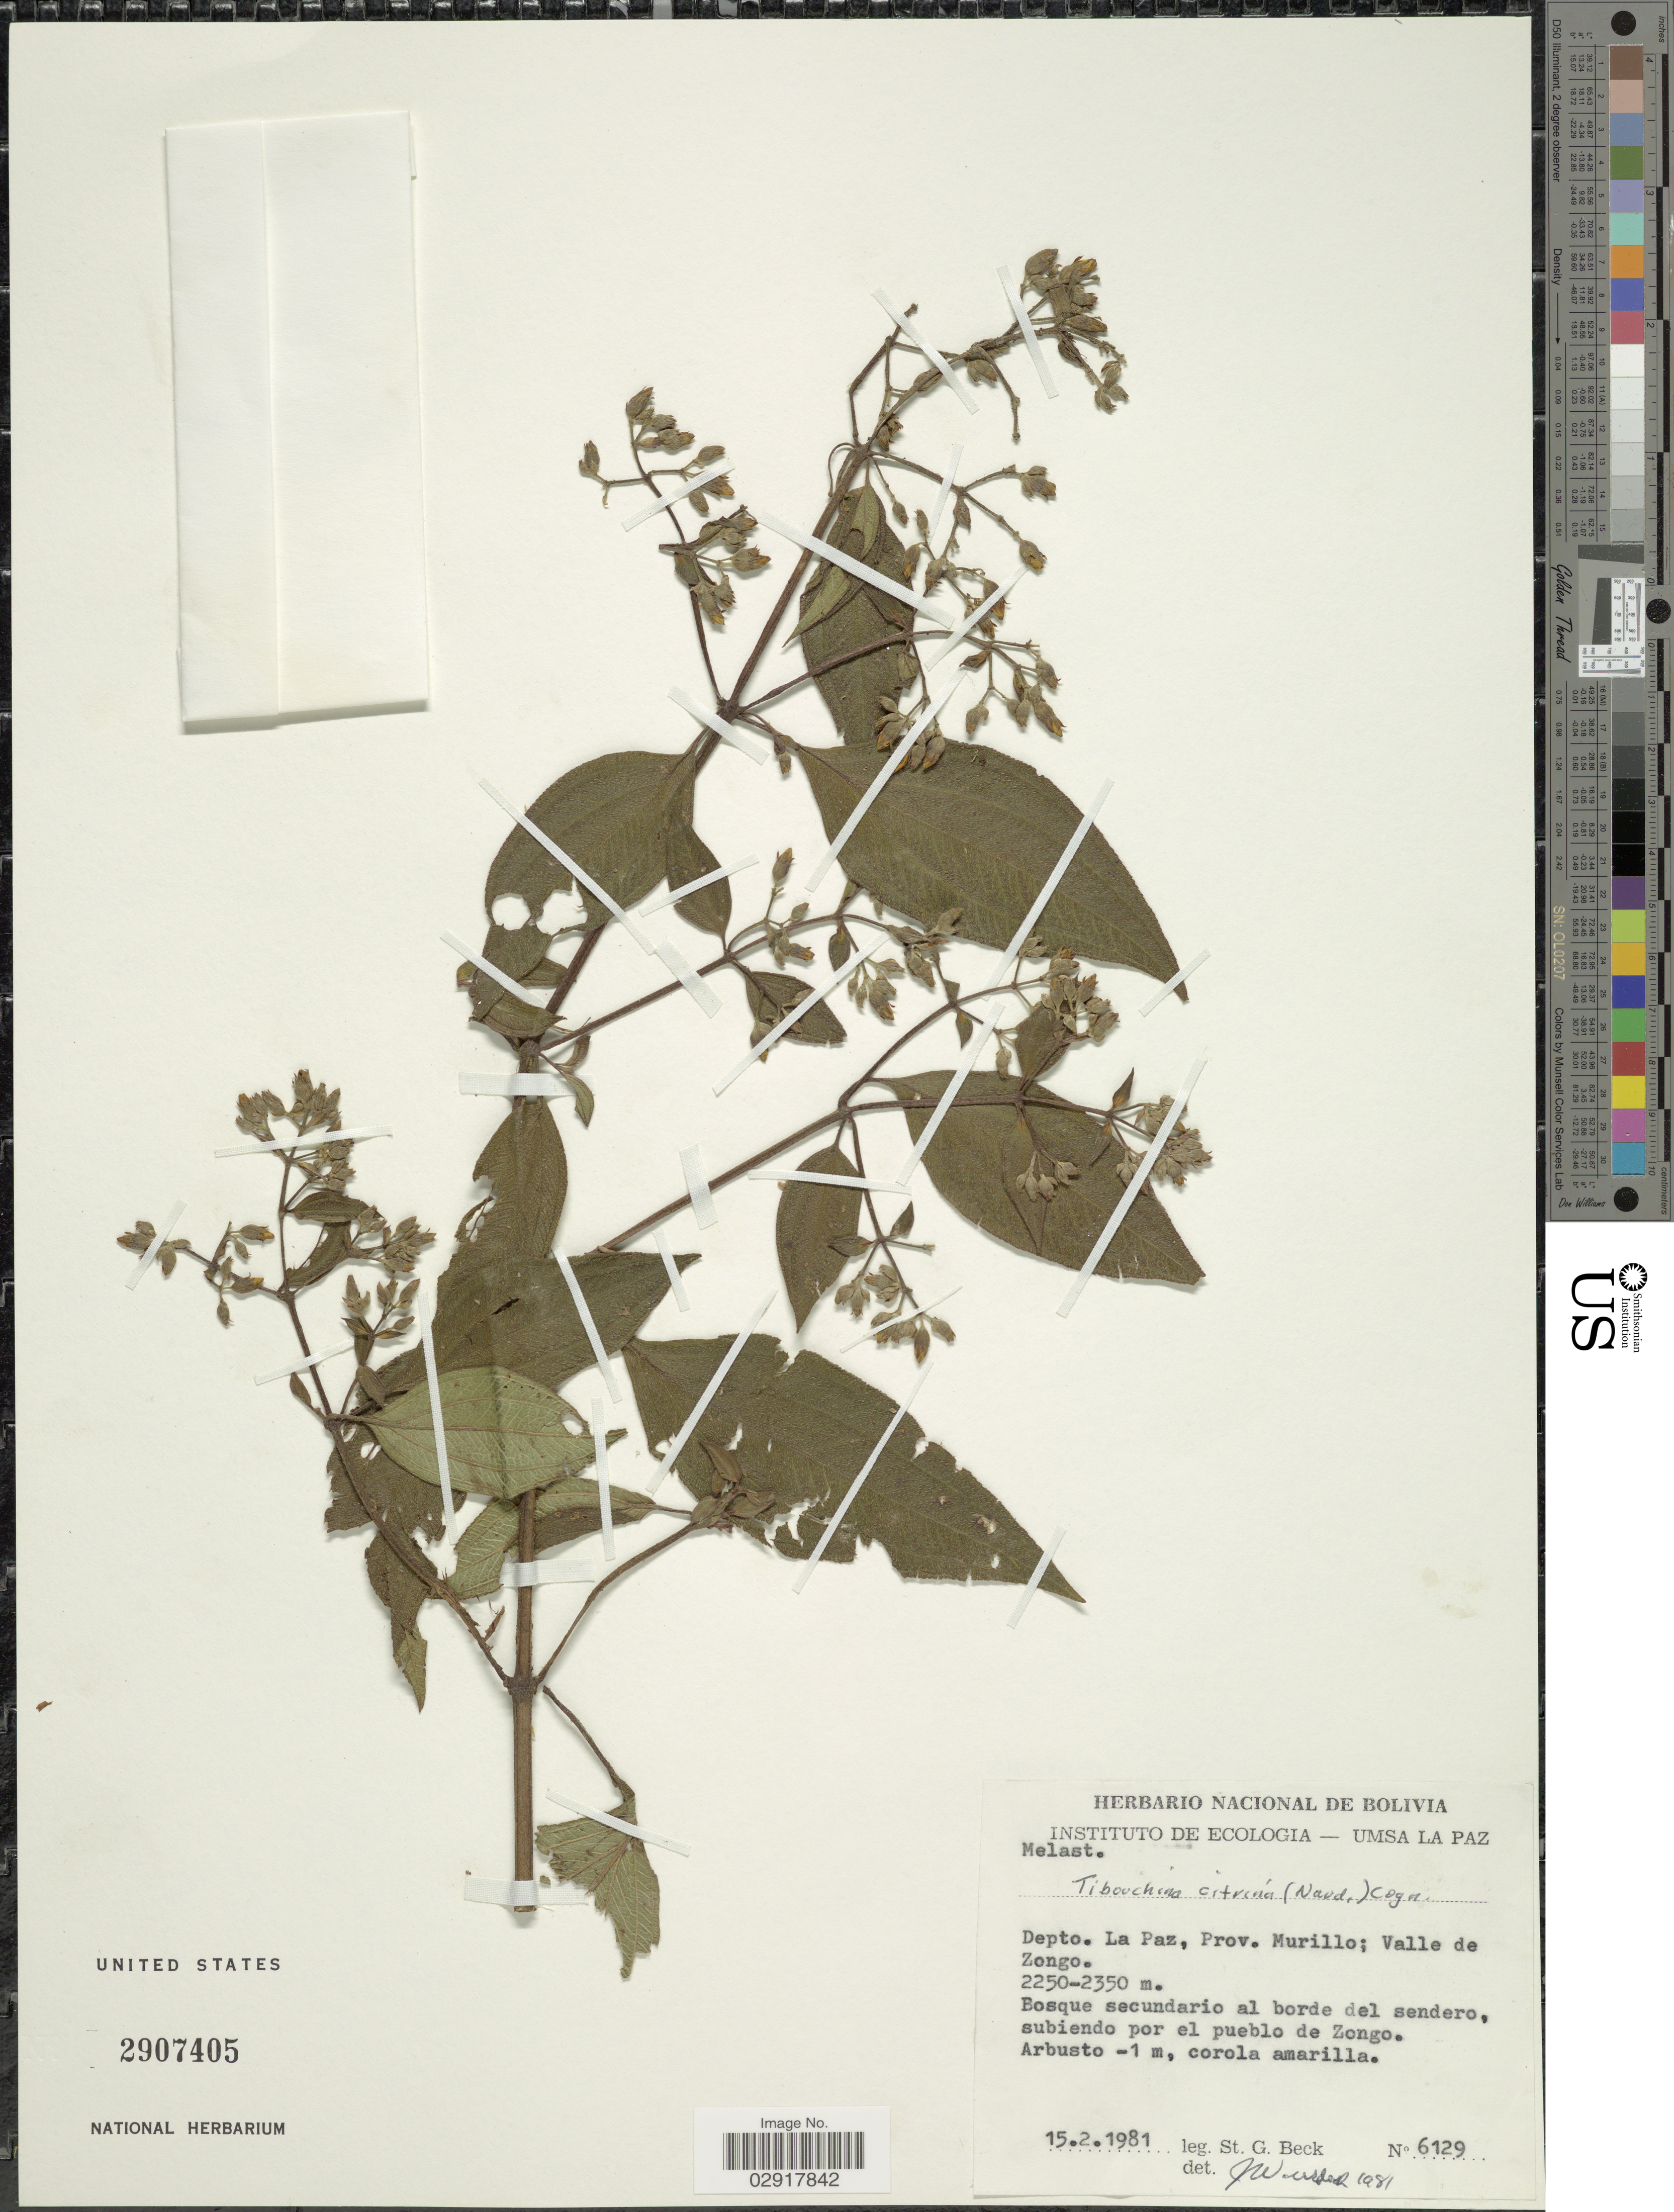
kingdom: Plantae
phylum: Tracheophyta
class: Magnoliopsida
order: Myrtales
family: Melastomataceae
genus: Chaetogastra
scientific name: Chaetogastra citrina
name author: (Naudin) P.J.F. Guim. & Michelang.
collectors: S. G. Beck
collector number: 6129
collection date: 1981-02-15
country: Bolivia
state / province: La Paz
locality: Dpto. La Paz, Prov. Murillo; Valle de Zongo. Bosque secundario al borde del sendero, subiendo por el pueblo de Zongo.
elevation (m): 2250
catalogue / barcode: US 2907405